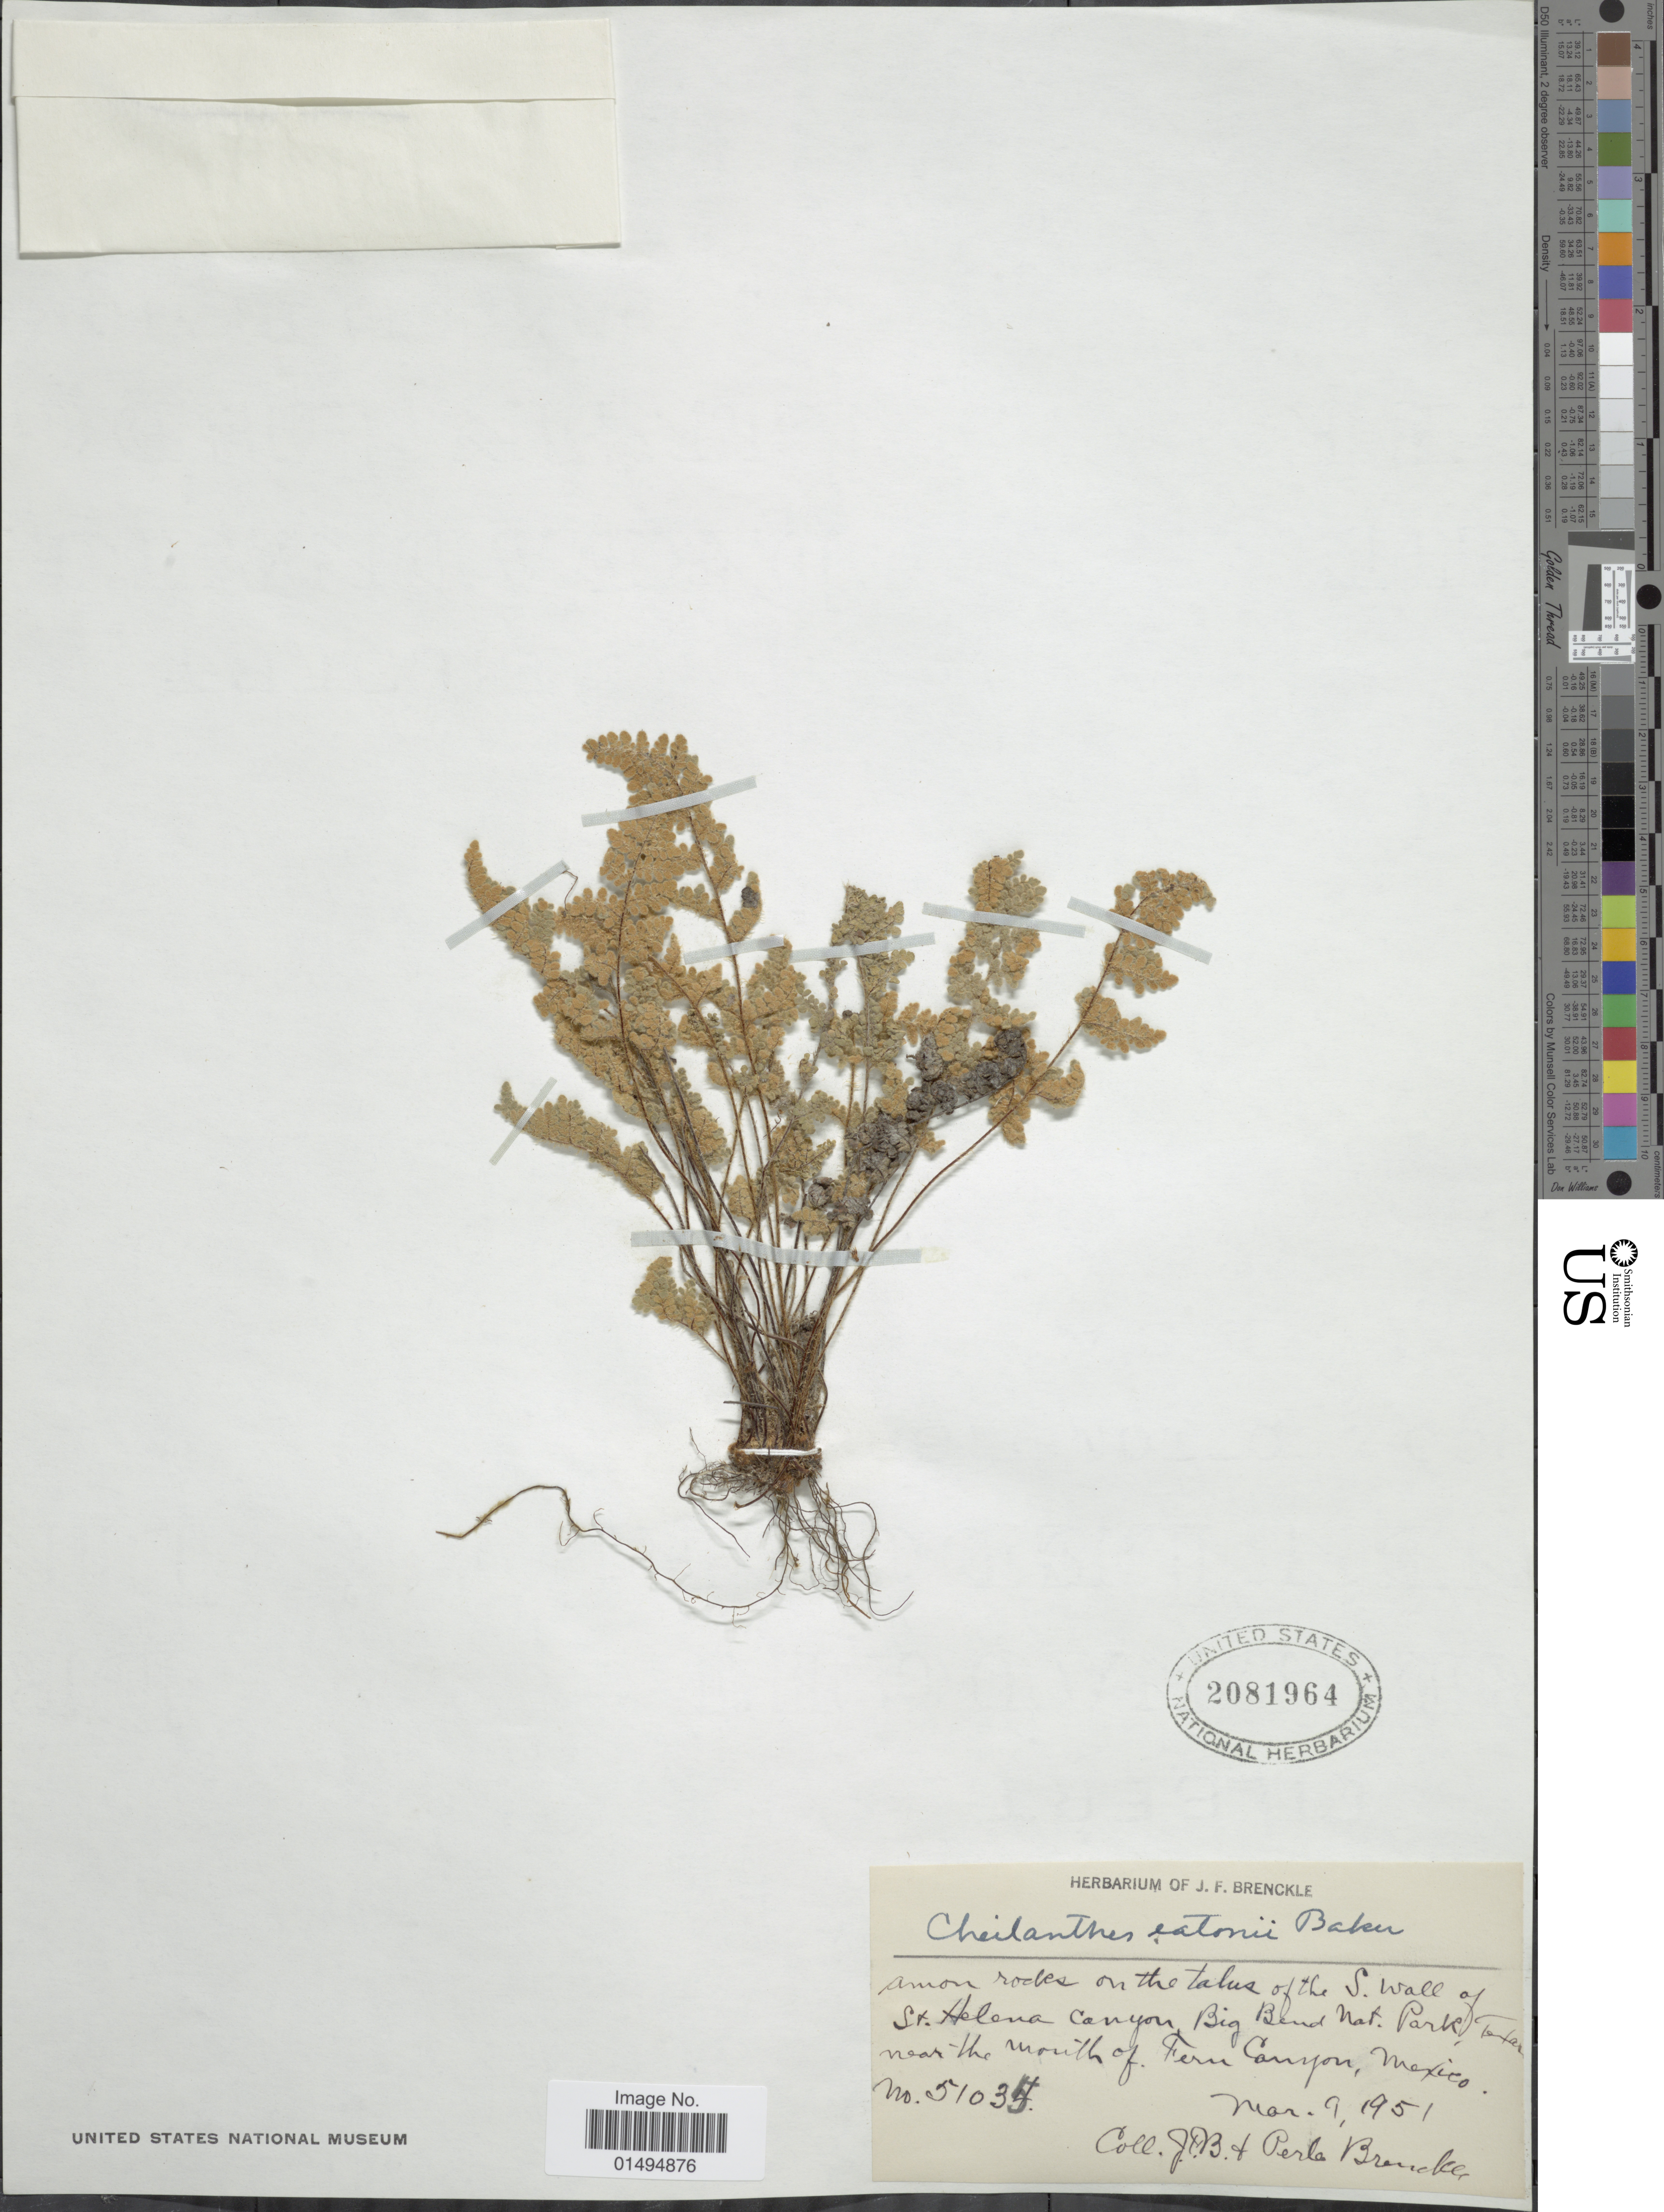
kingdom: Plantae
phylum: Tracheophyta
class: Polypodiopsida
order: Polypodiales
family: Pteridaceae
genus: Myriopteris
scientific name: Myriopteris rufa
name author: Fée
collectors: B. Brenckle & P. Brenckle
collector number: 51035*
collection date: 1951-03-09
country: Mexico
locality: Among rocks on the talus of the S. wall of St. Helena canyon, Big Bend Nat. Park, Texas, near the mouth of Fern Canyon, Mexico.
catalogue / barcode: US 2081964